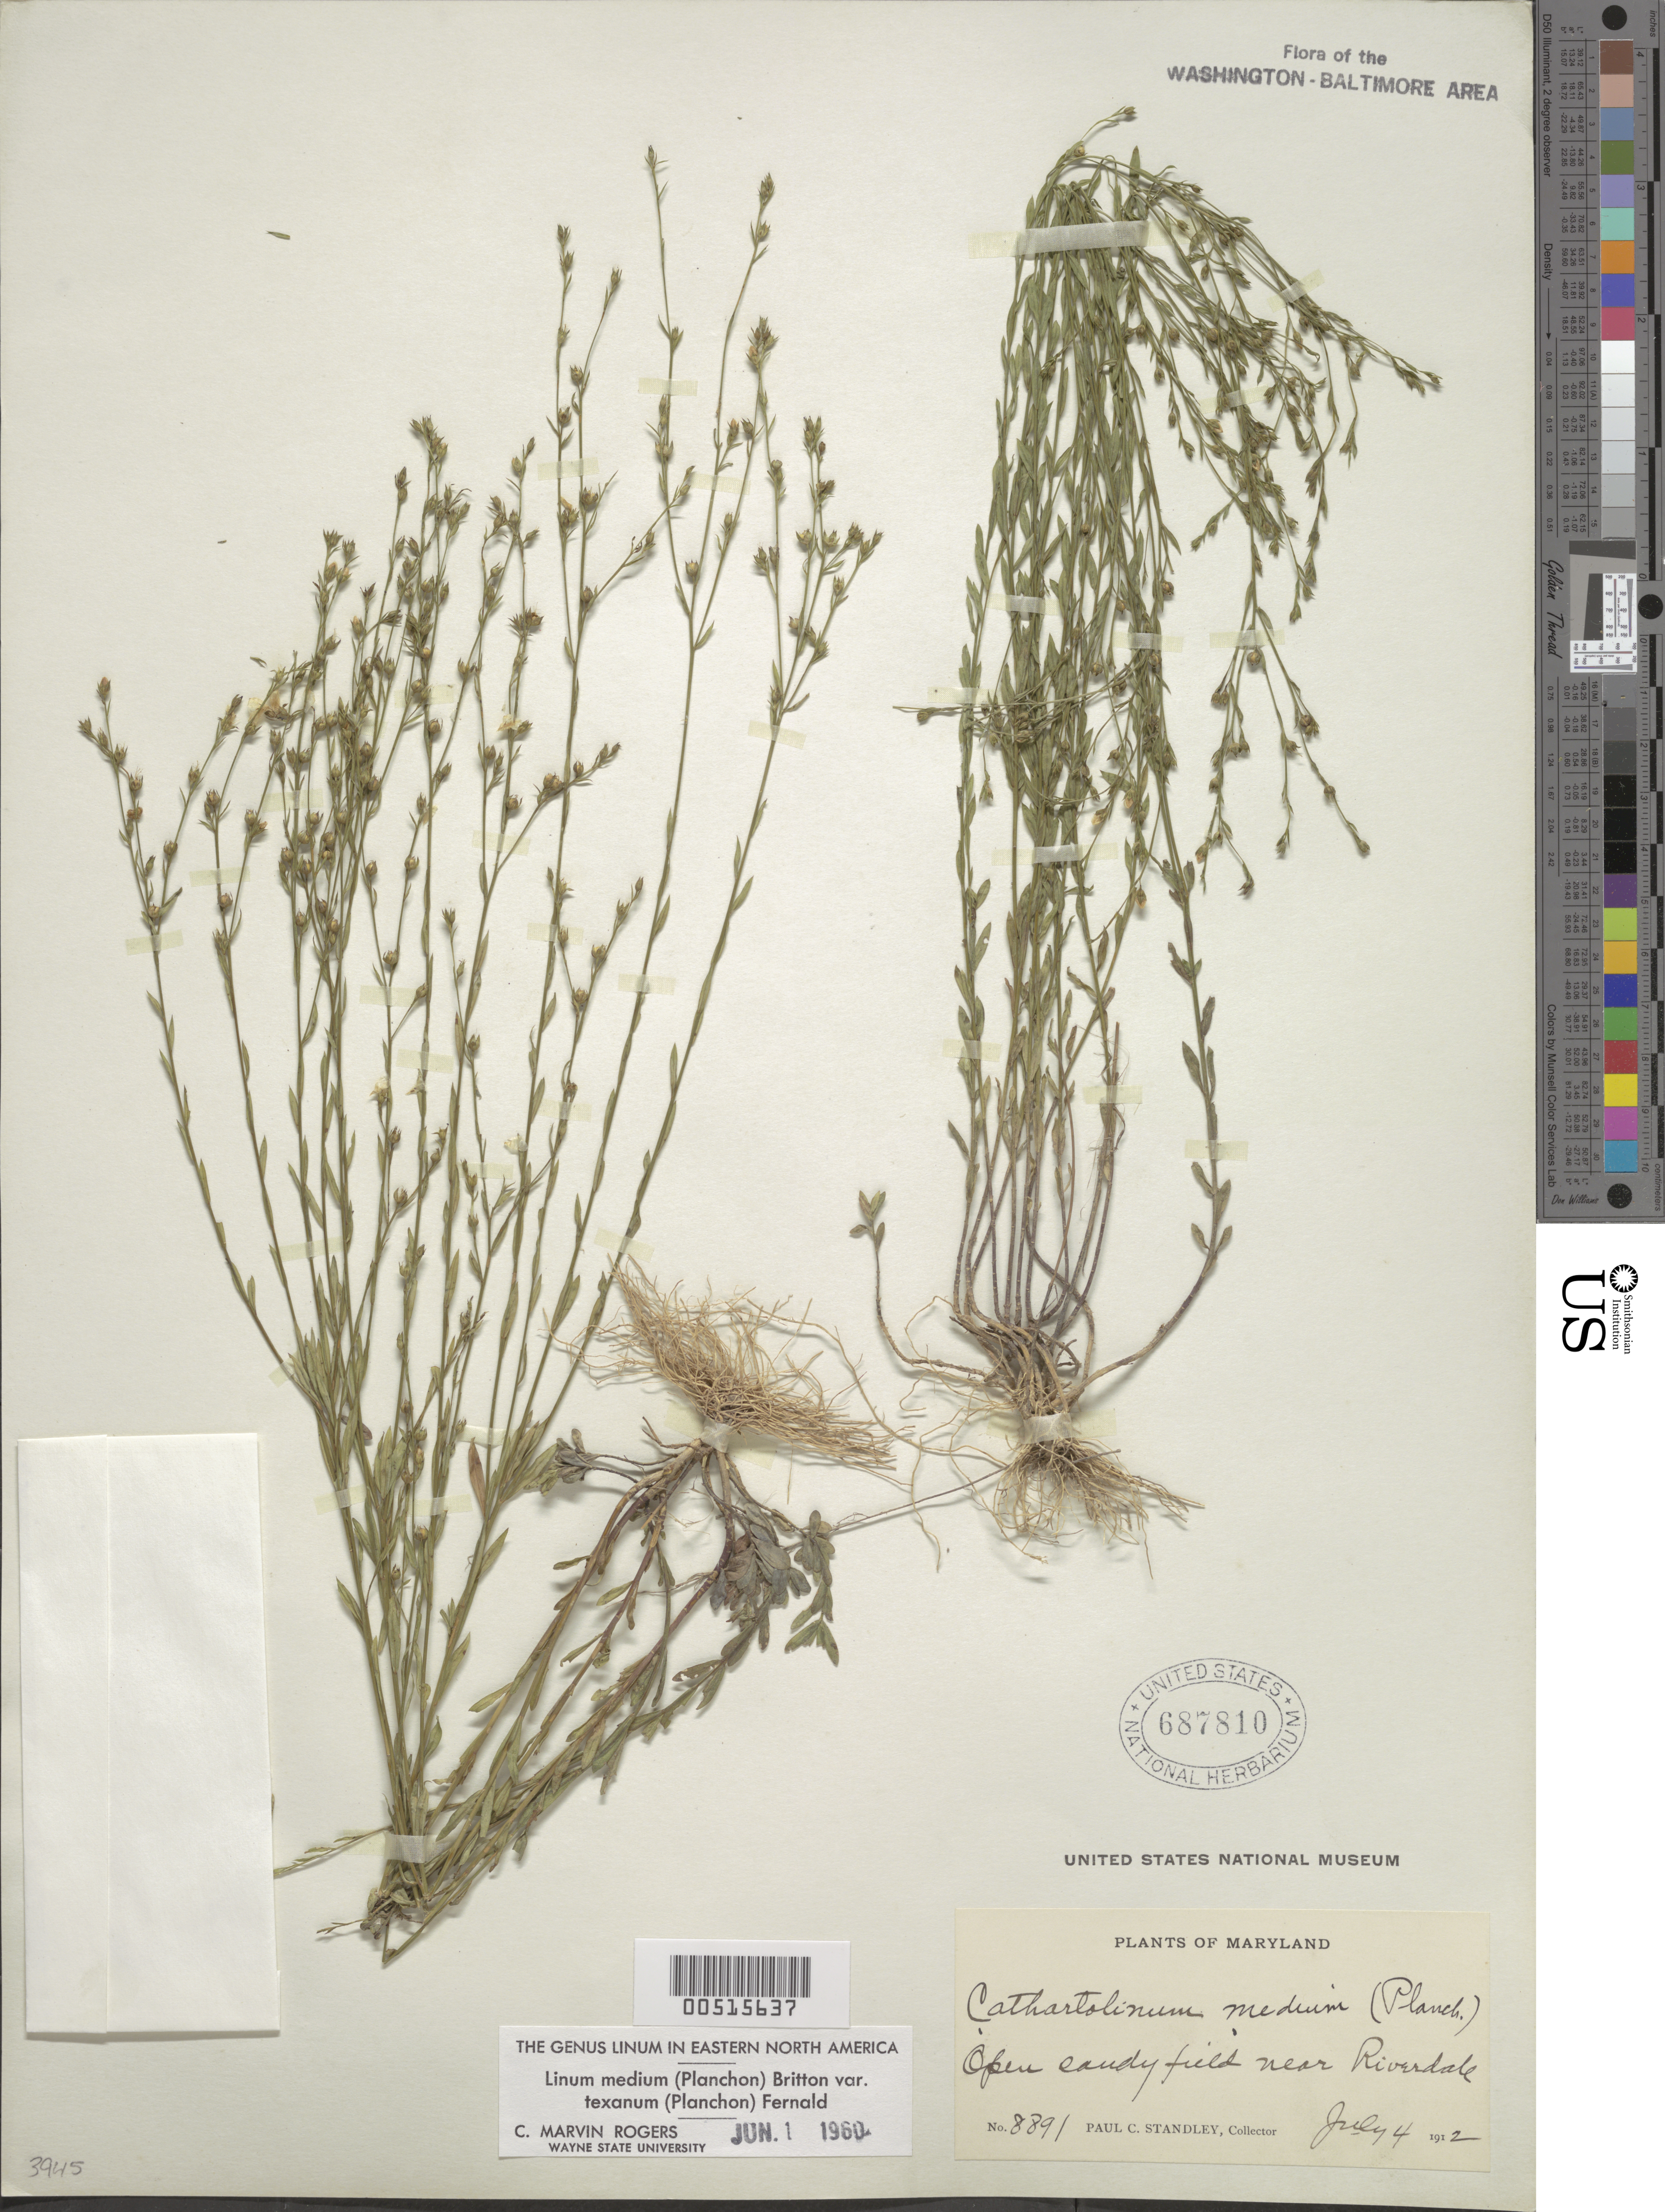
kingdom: Plantae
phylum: Tracheophyta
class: Magnoliopsida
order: Malpighiales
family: Linaceae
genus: Linum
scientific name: Linum medium var. texanum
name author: (Planch.) Fernald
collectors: P. C. Standley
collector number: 8891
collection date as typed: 04 Jul 1912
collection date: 1912-07-04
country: United States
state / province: Maryland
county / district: Prince George's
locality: Riverdale, near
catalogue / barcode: US 687810